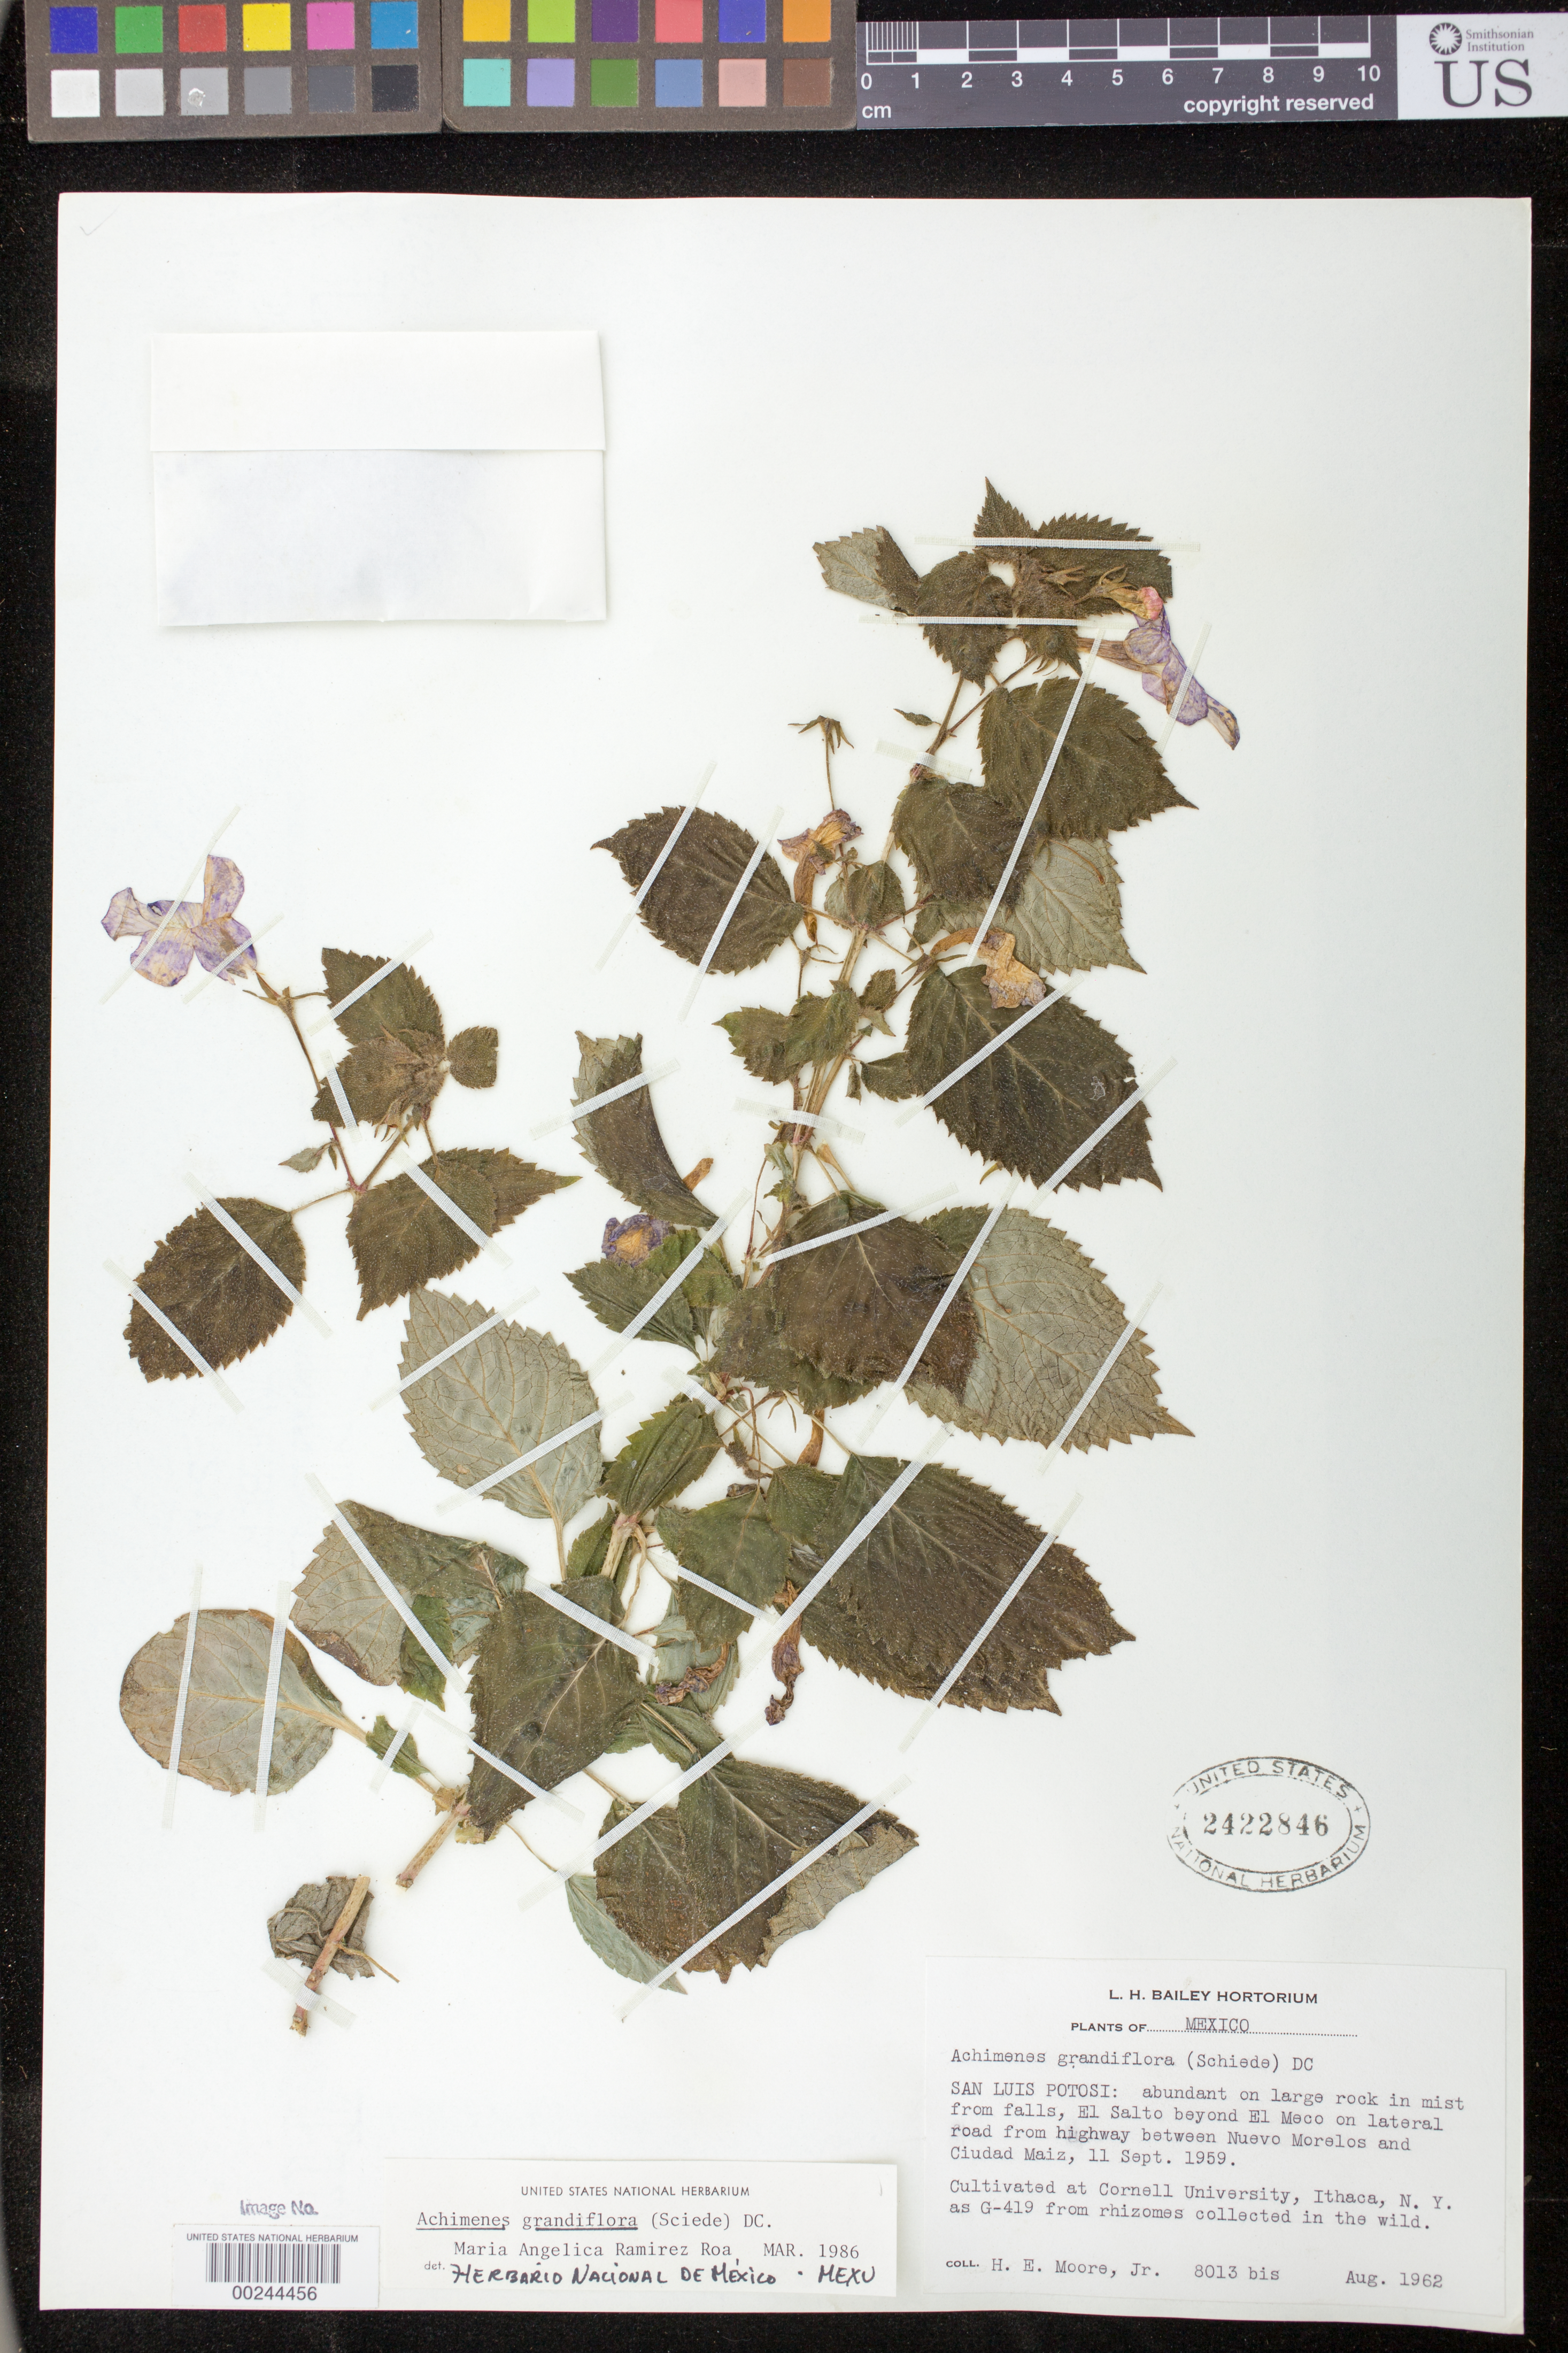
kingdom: Plantae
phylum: Tracheophyta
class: Magnoliopsida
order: Lamiales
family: Gesneriaceae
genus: Achimenes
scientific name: Achimenes grandiflora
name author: (Schiede) DC.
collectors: H. E. Moore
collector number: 8013 bis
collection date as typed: Aug 1962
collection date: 1962-08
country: Mexico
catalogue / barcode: US 2422846